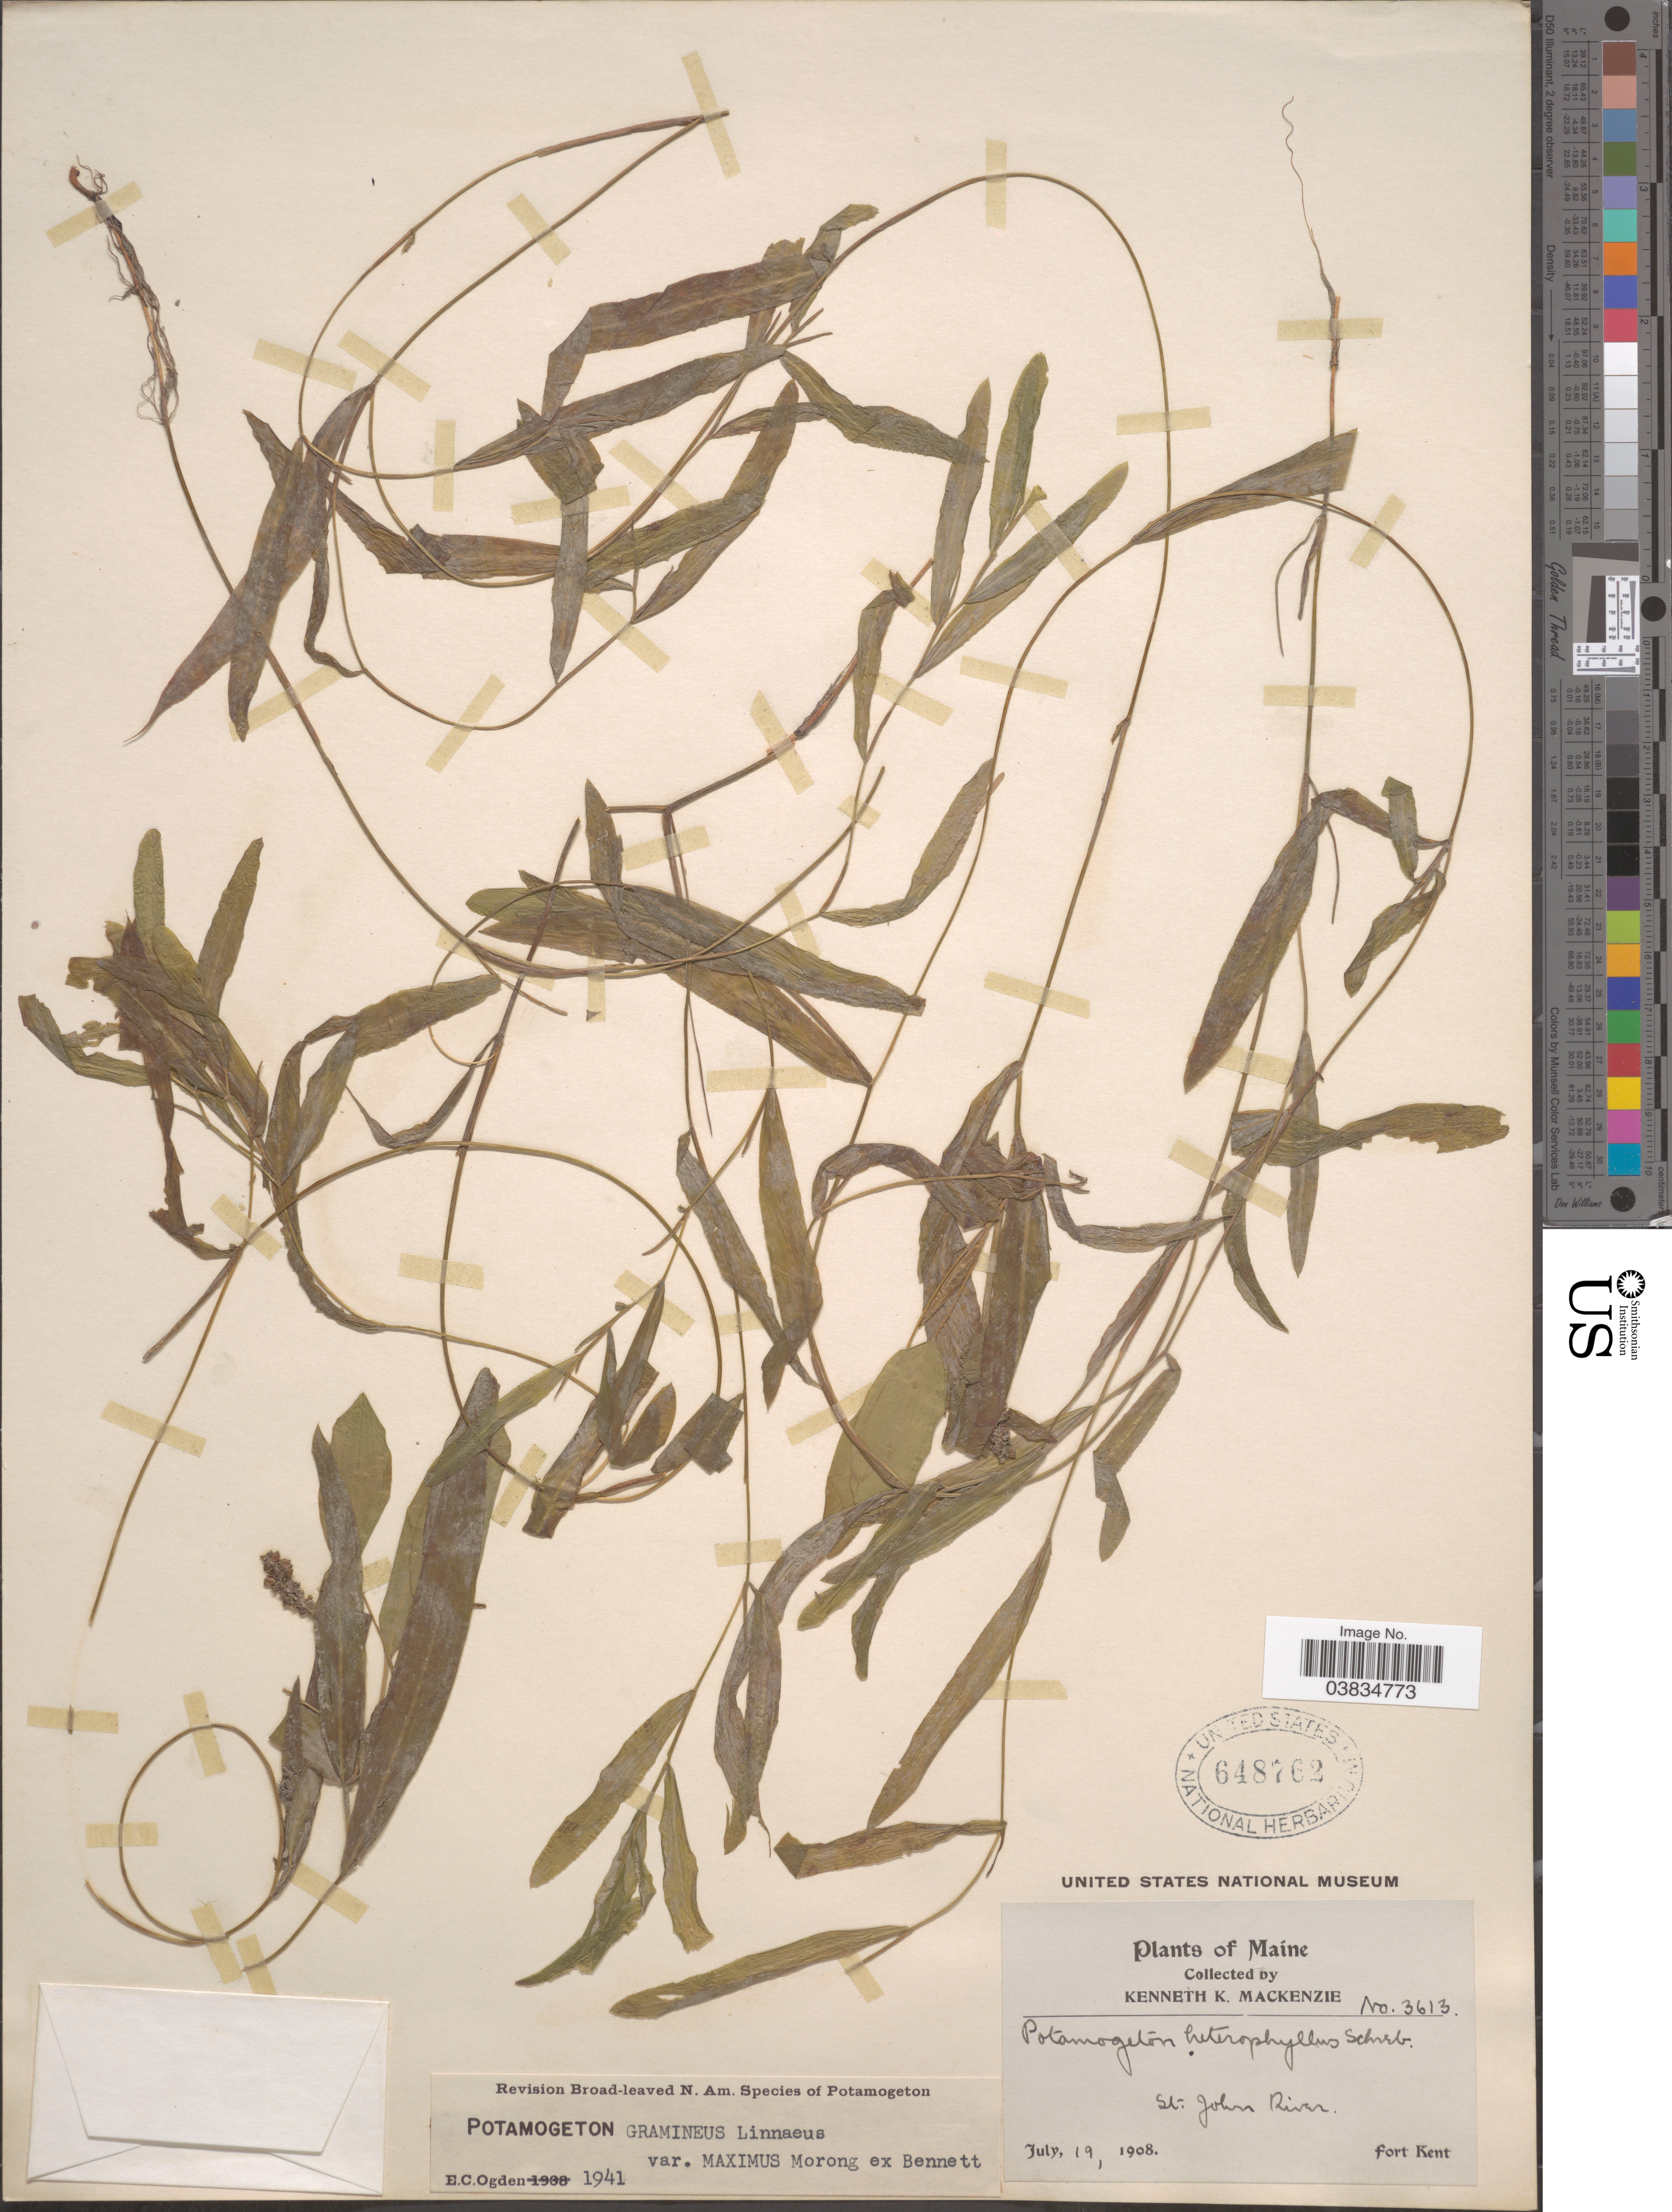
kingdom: Plantae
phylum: Tracheophyta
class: Liliopsida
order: Alismatales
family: Potamogetonaceae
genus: Potamogeton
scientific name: Potamogeton gramineus var. maximus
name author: Morong ex A. Benn.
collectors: K. K. Mackenzie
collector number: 3613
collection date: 1908-07-19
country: United States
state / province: Maine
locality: St. John River. Fort Kent.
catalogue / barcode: US 648762